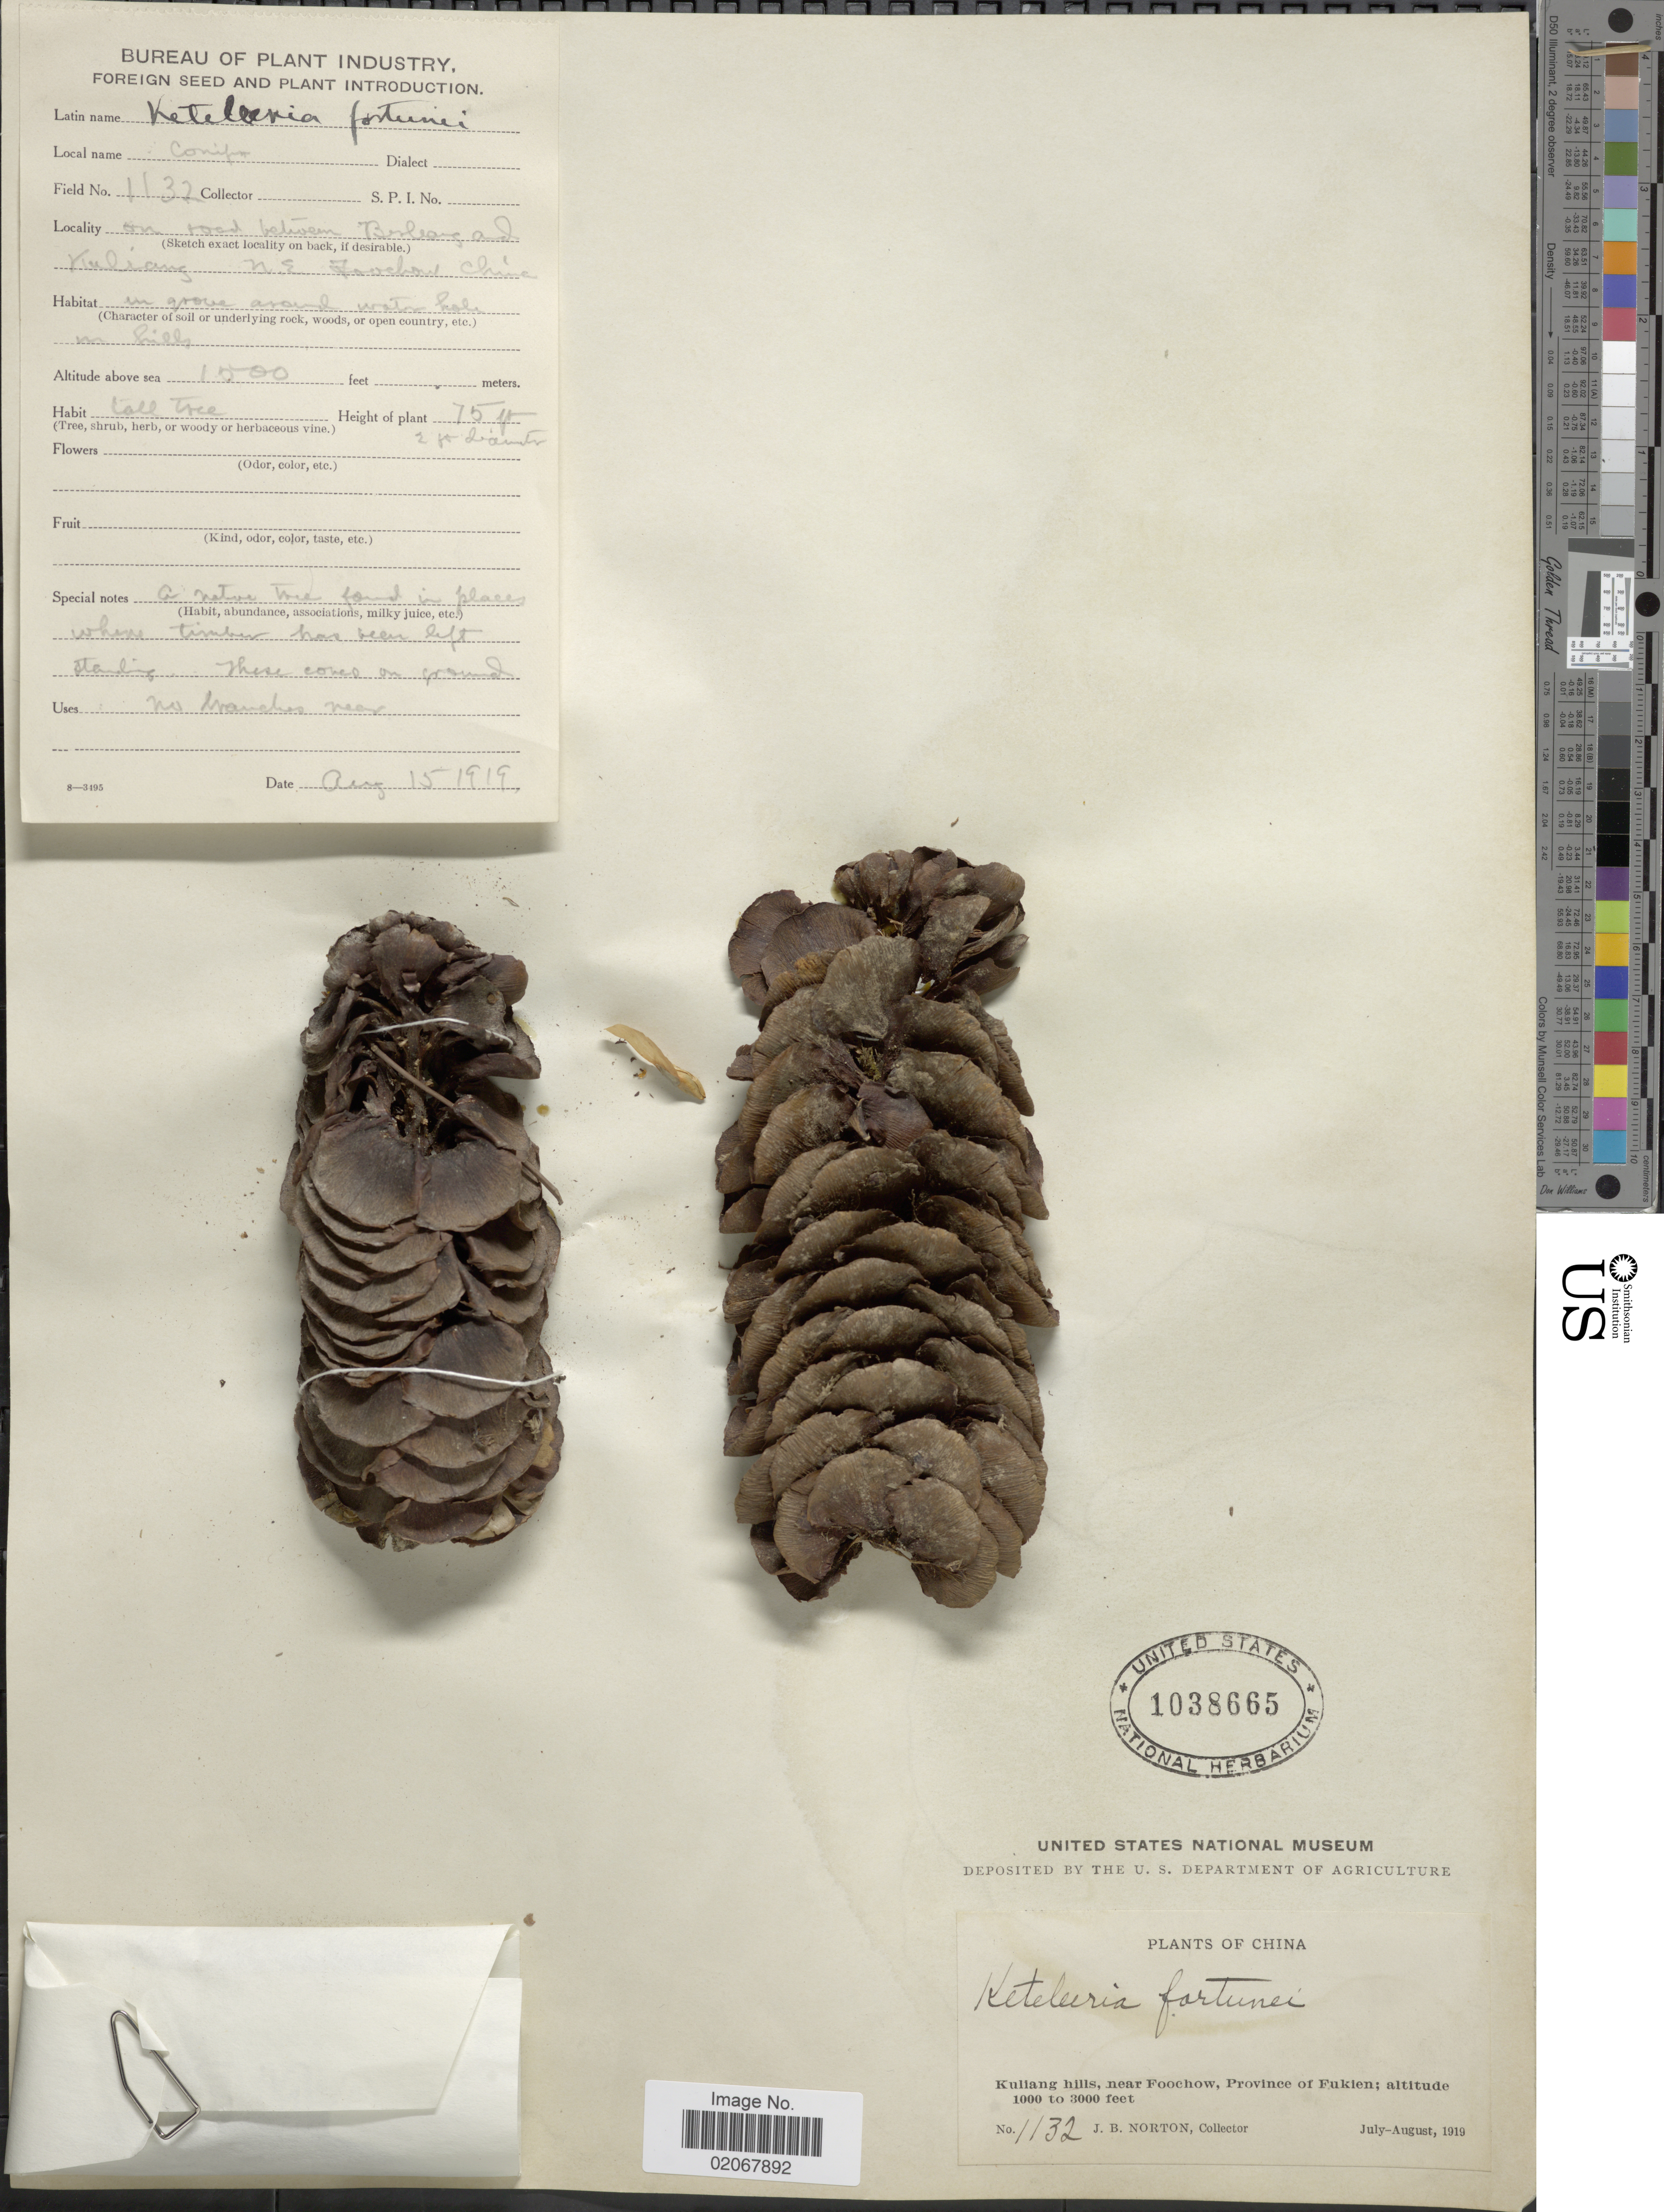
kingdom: Plantae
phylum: Tracheophyta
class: Pinopsida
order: Pinales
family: Pinaceae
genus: Keteleeria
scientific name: Keteleeria fortunei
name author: (A. Murray bis) Carrière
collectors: J. B. Norton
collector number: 1132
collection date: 1919-08-15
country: China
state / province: Fujian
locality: Kuliang hills, near Foochow, Province of Fukien, On road between Breslang and Kuliang N. E. Foochow China [interpreted]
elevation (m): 457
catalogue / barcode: US 1038665